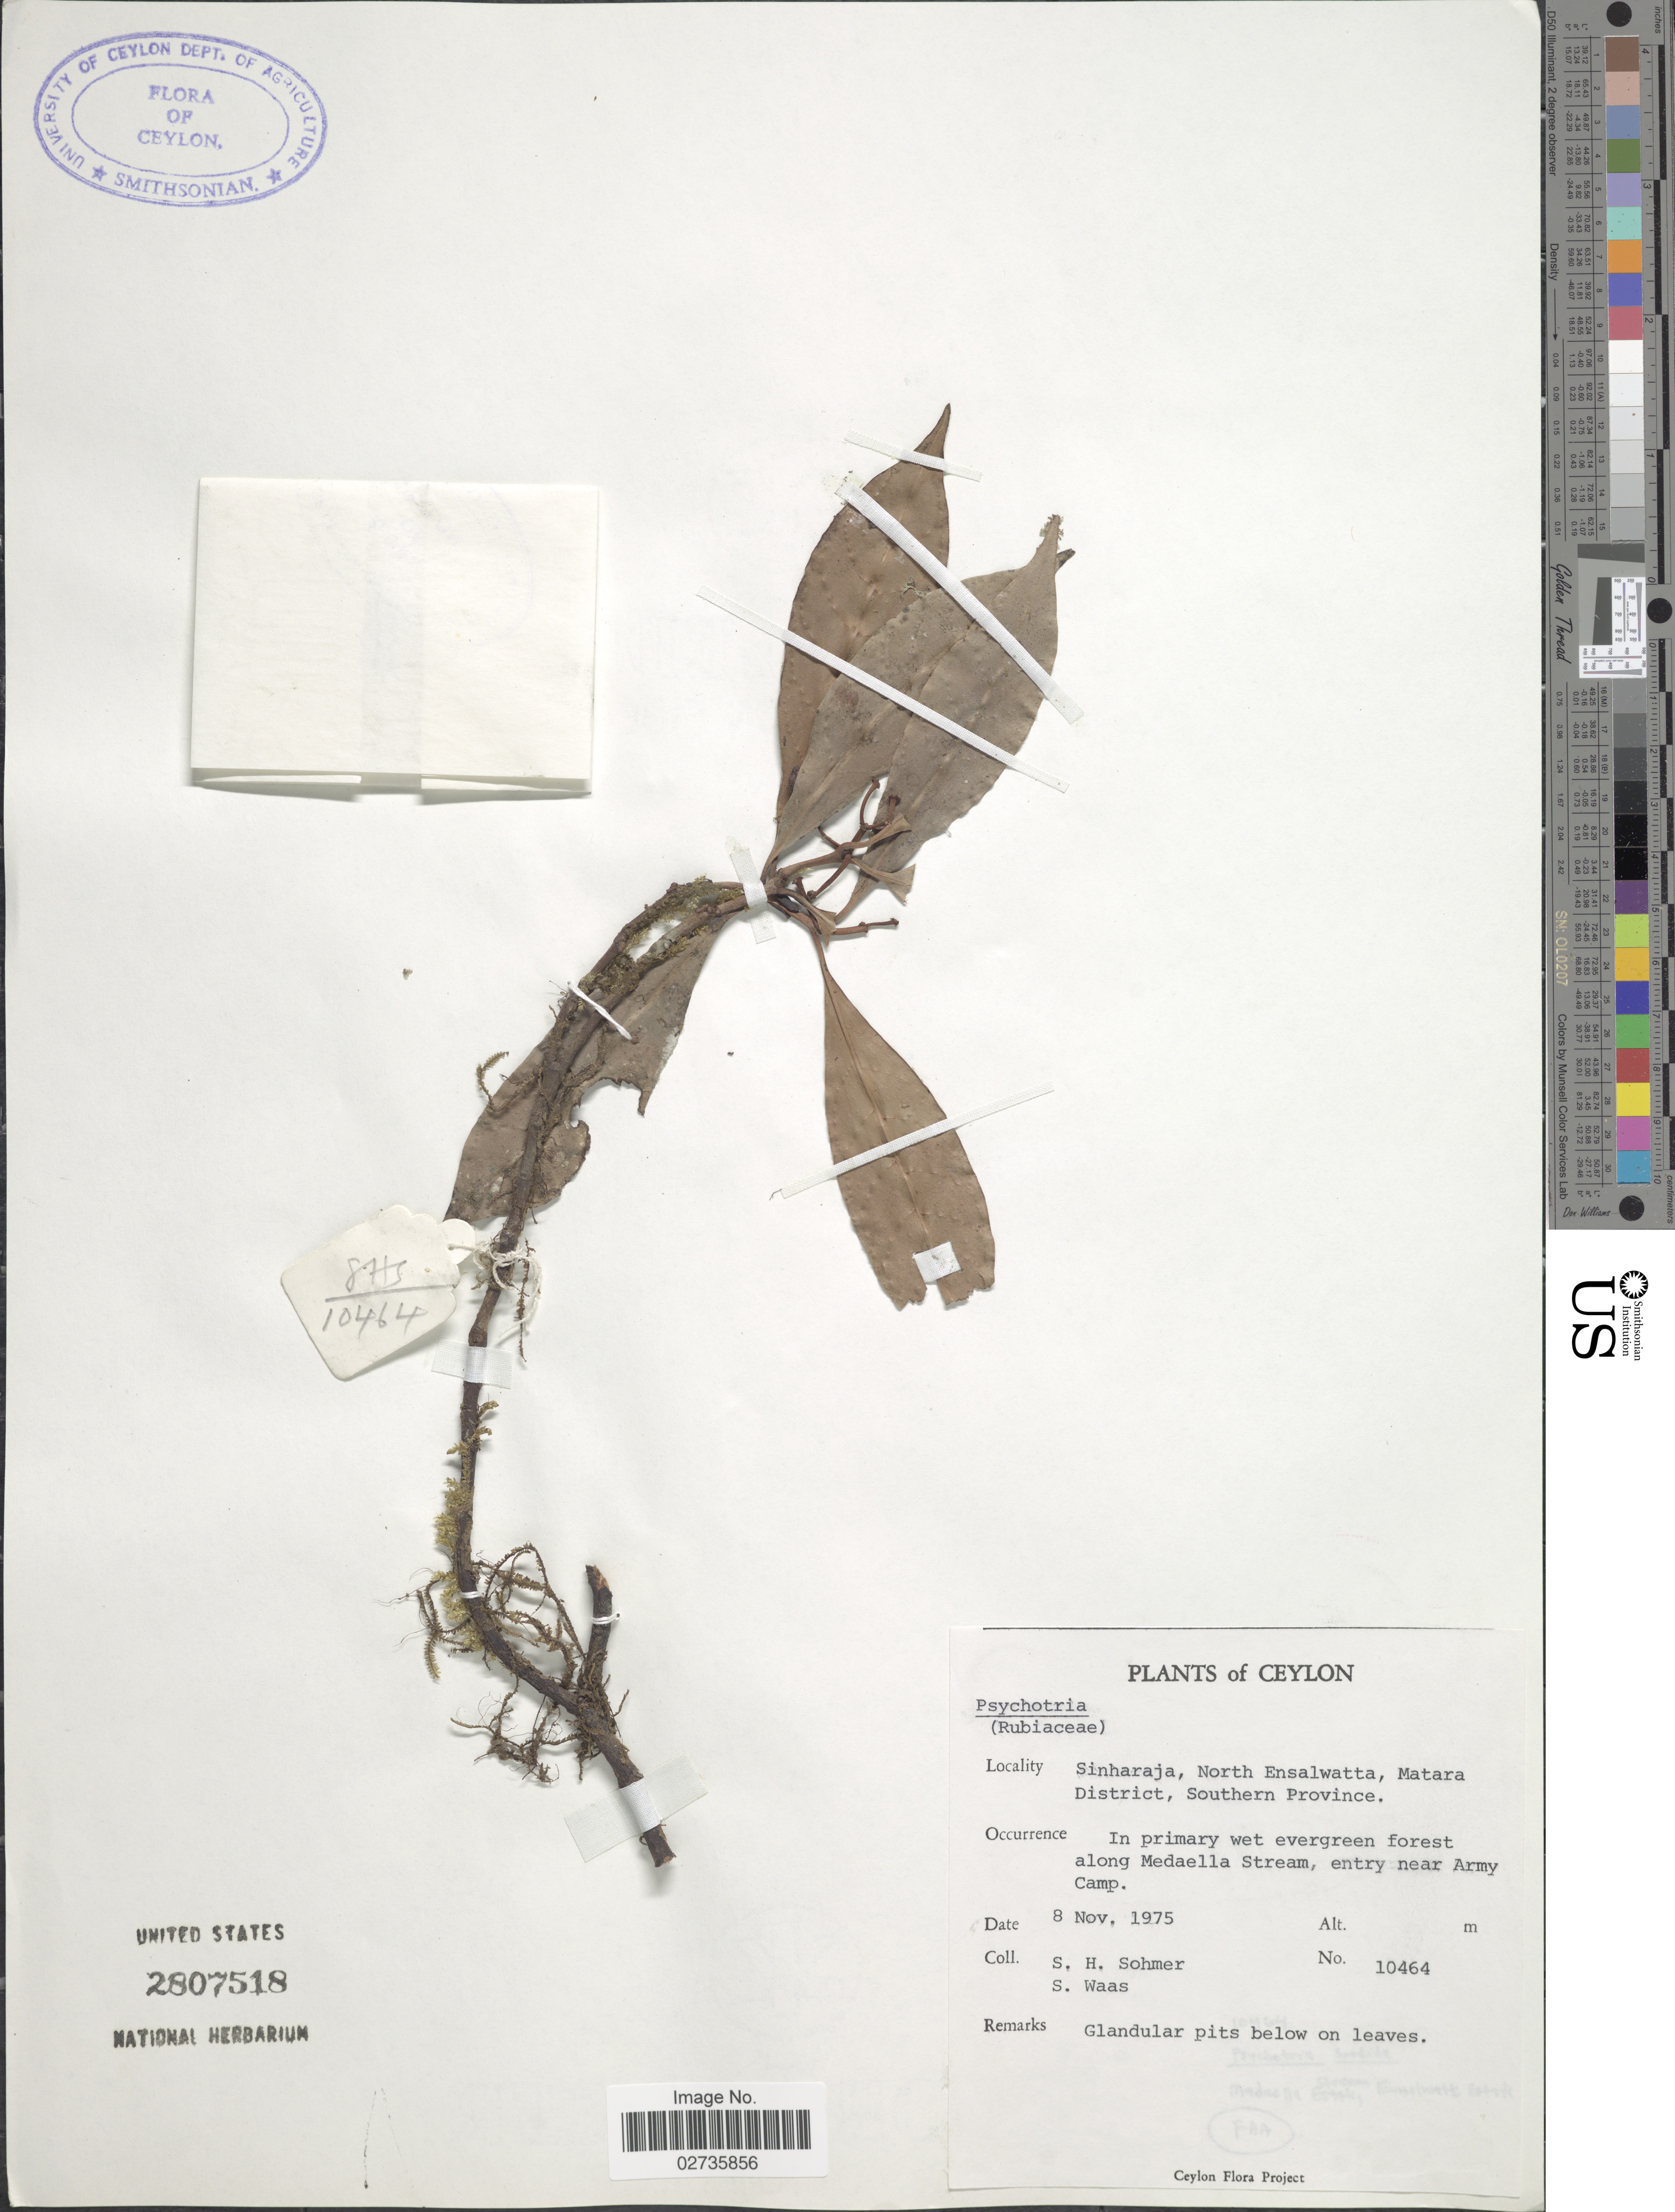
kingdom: Plantae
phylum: Tracheophyta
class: Magnoliopsida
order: Gentianales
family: Rubiaceae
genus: Psychotria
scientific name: Psychotria sp.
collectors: S. H. Sohmer & S. Waas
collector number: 10464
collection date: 1975-11-08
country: Sri Lanka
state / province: Southern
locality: Ceylon, Sinharaja, North Ensalwatta, Matara District; In primary wet evergreen forest along Medaella Stream, entry near Army Camp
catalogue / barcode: US 2807518